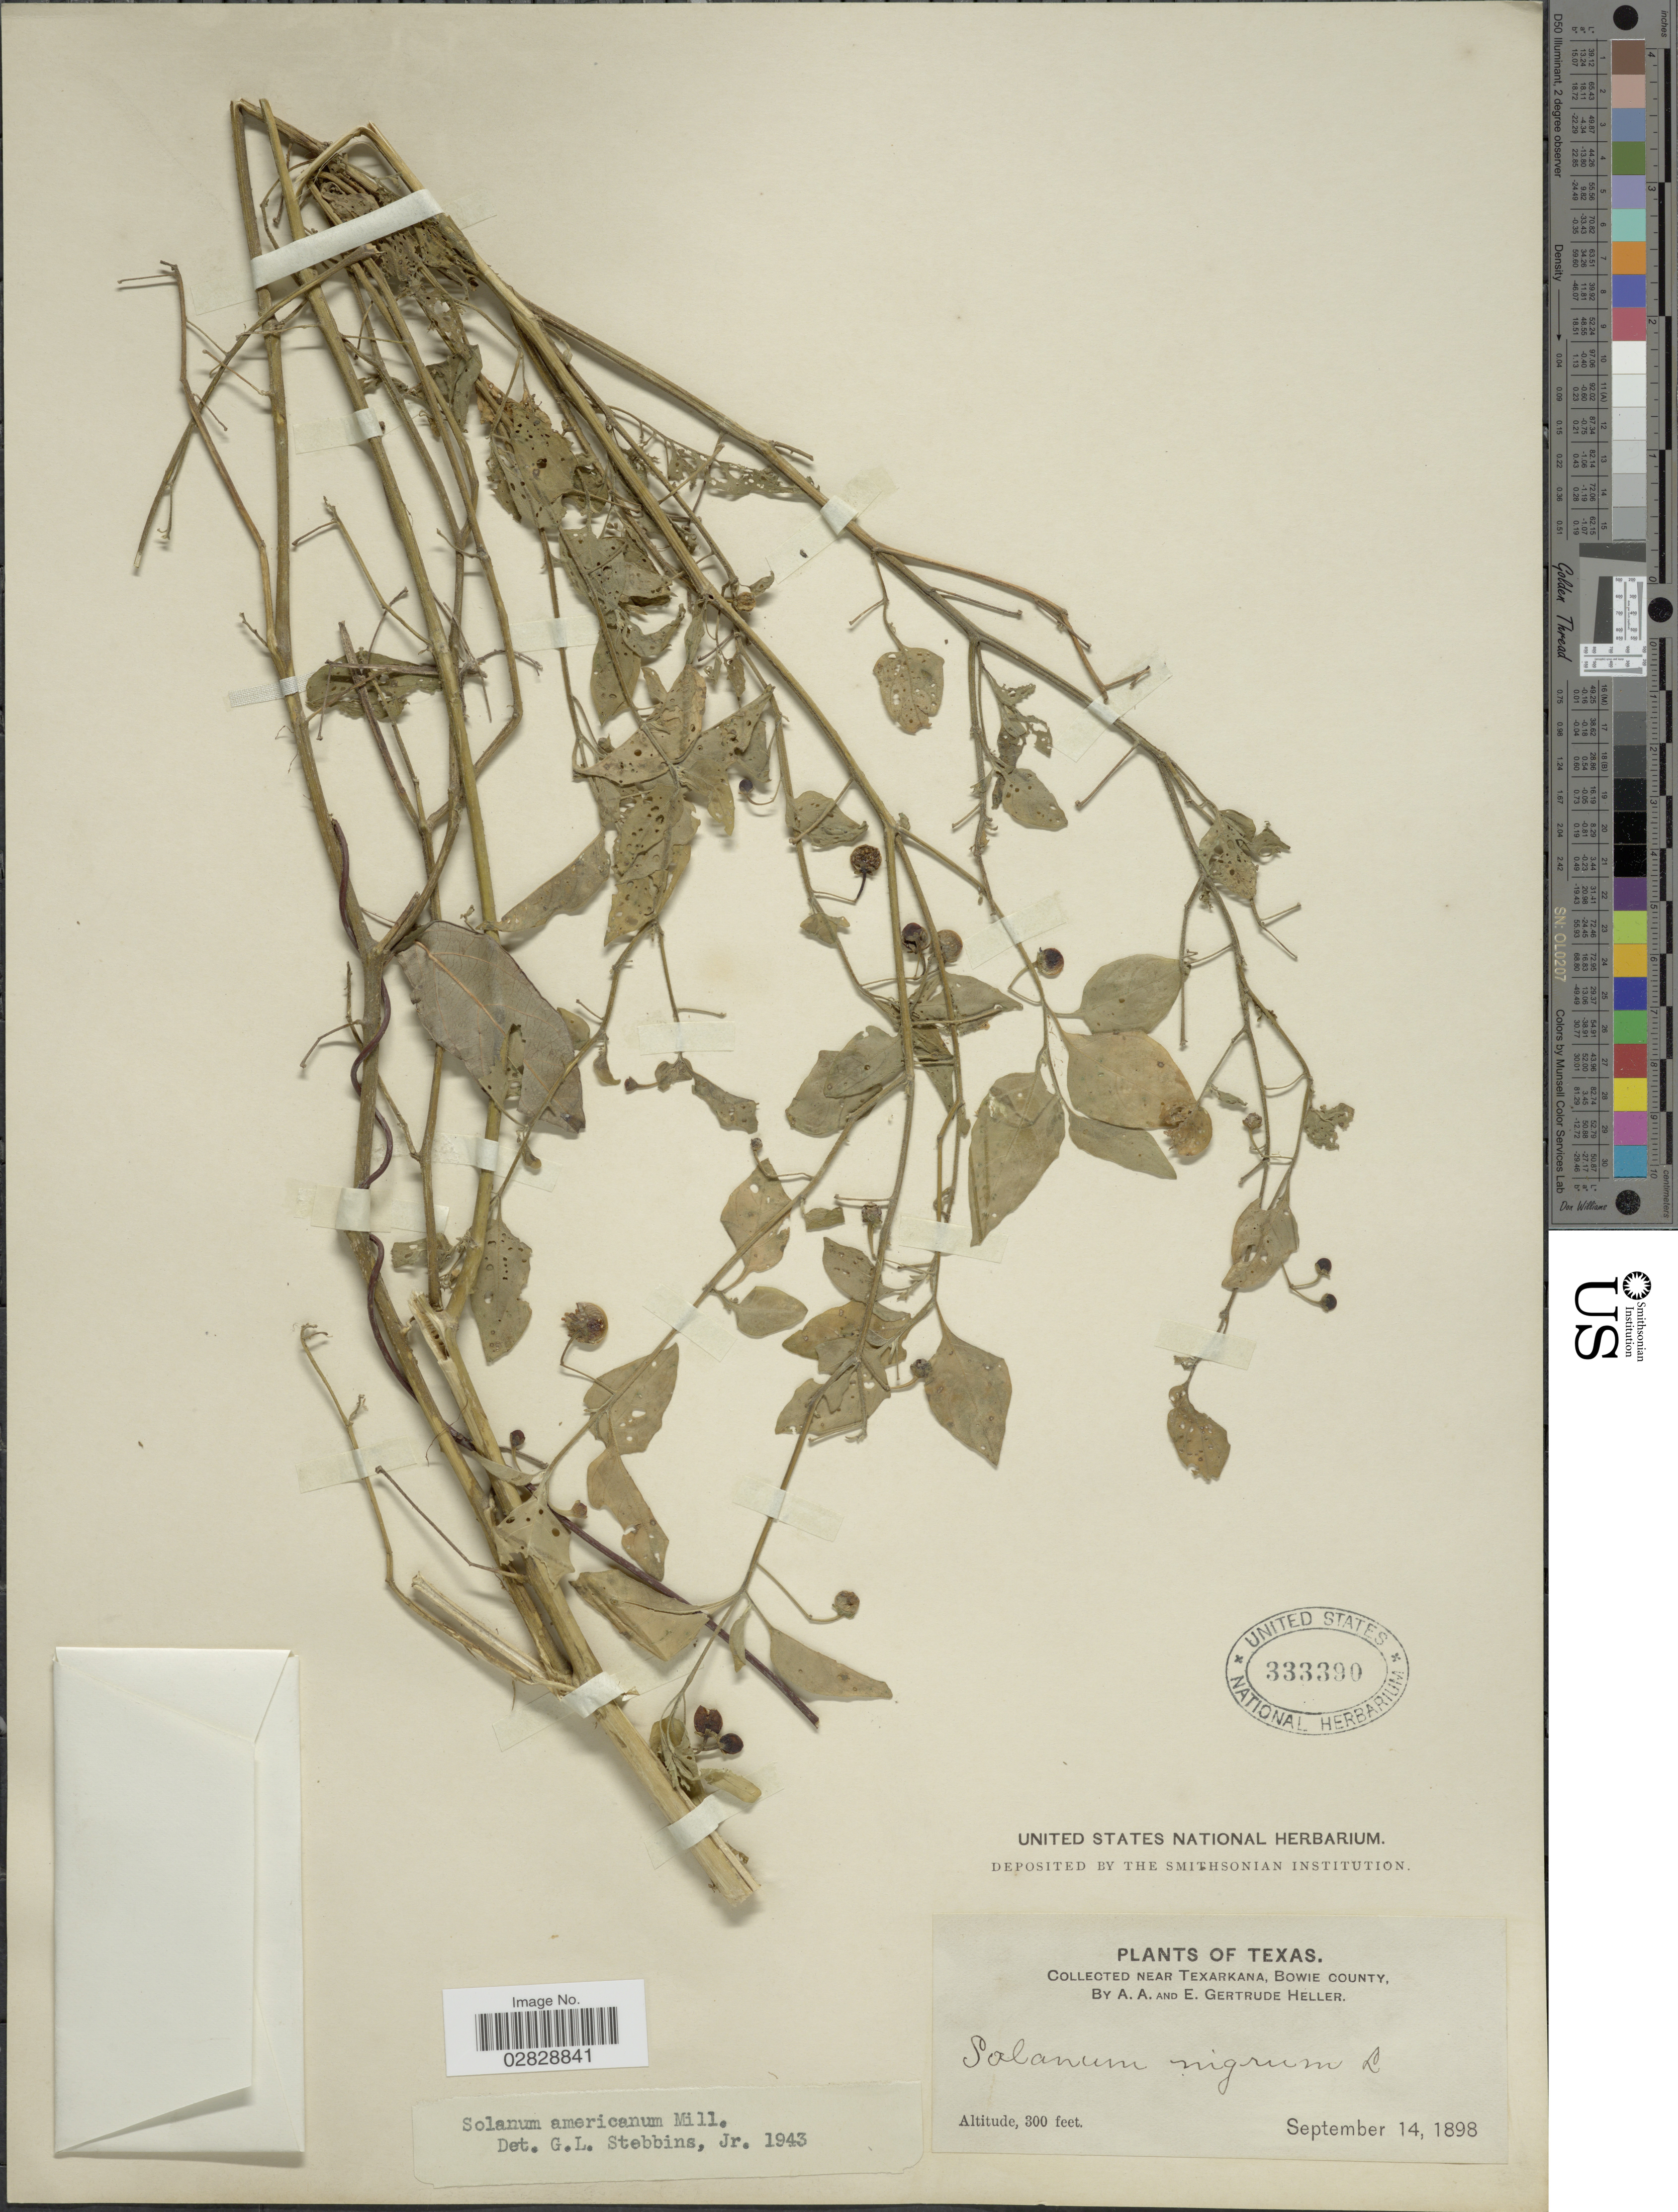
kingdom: Plantae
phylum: Tracheophyta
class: Magnoliopsida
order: Solanales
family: Solanaceae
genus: Solanum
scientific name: Solanum emulans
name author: Raf.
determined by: Knapp, S. D.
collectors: A. A. Heller & E. G. Heller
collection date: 1898-09-14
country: United States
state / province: Texas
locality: Near Texarkana, Bowie County.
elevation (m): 91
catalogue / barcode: US 333390